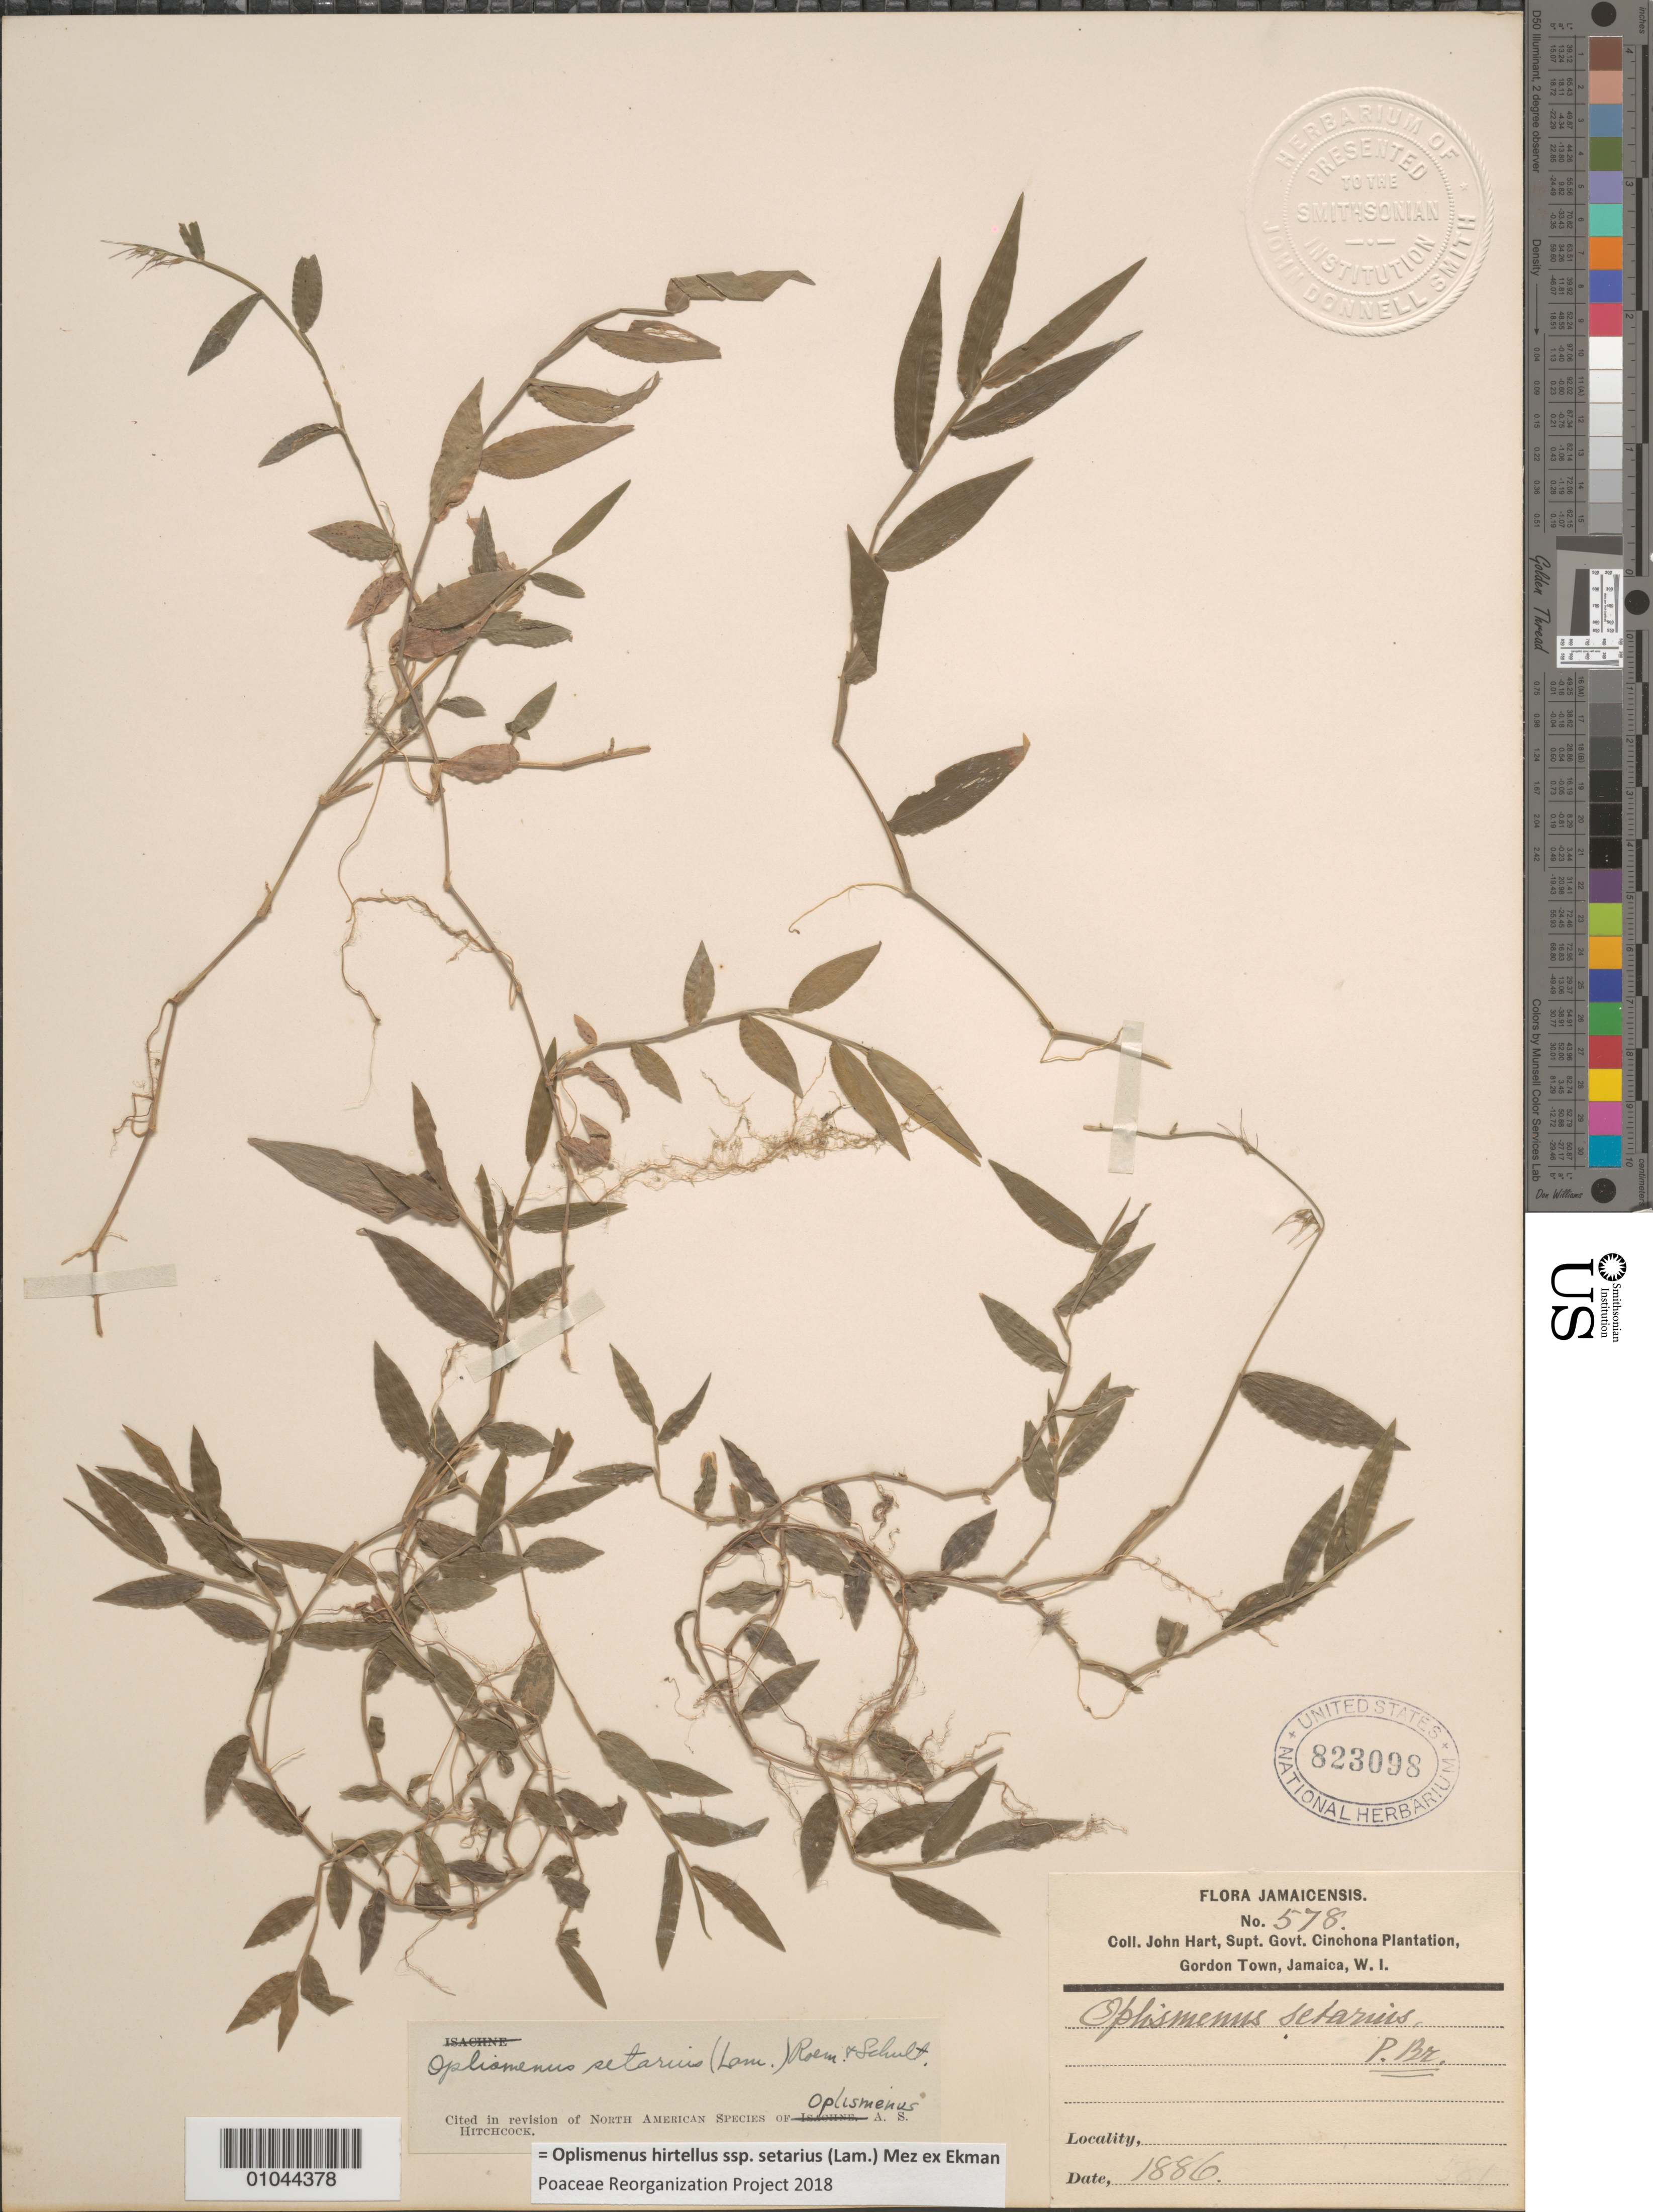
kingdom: Plantae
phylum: Tracheophyta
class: Liliopsida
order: Poales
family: Poaceae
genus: Oplismenus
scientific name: Oplismenus hirtellus subsp. setarius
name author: (Lam.) Mez ex Ekman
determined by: Poaceae Reorganization Project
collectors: J. Hart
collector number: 578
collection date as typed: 01 Jan 1886 to 31 Dec 1886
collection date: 1886-01-01/1886-12-31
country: Jamaica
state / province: Saint Andrew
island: Jamaica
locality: Gordon Town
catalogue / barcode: US 823098